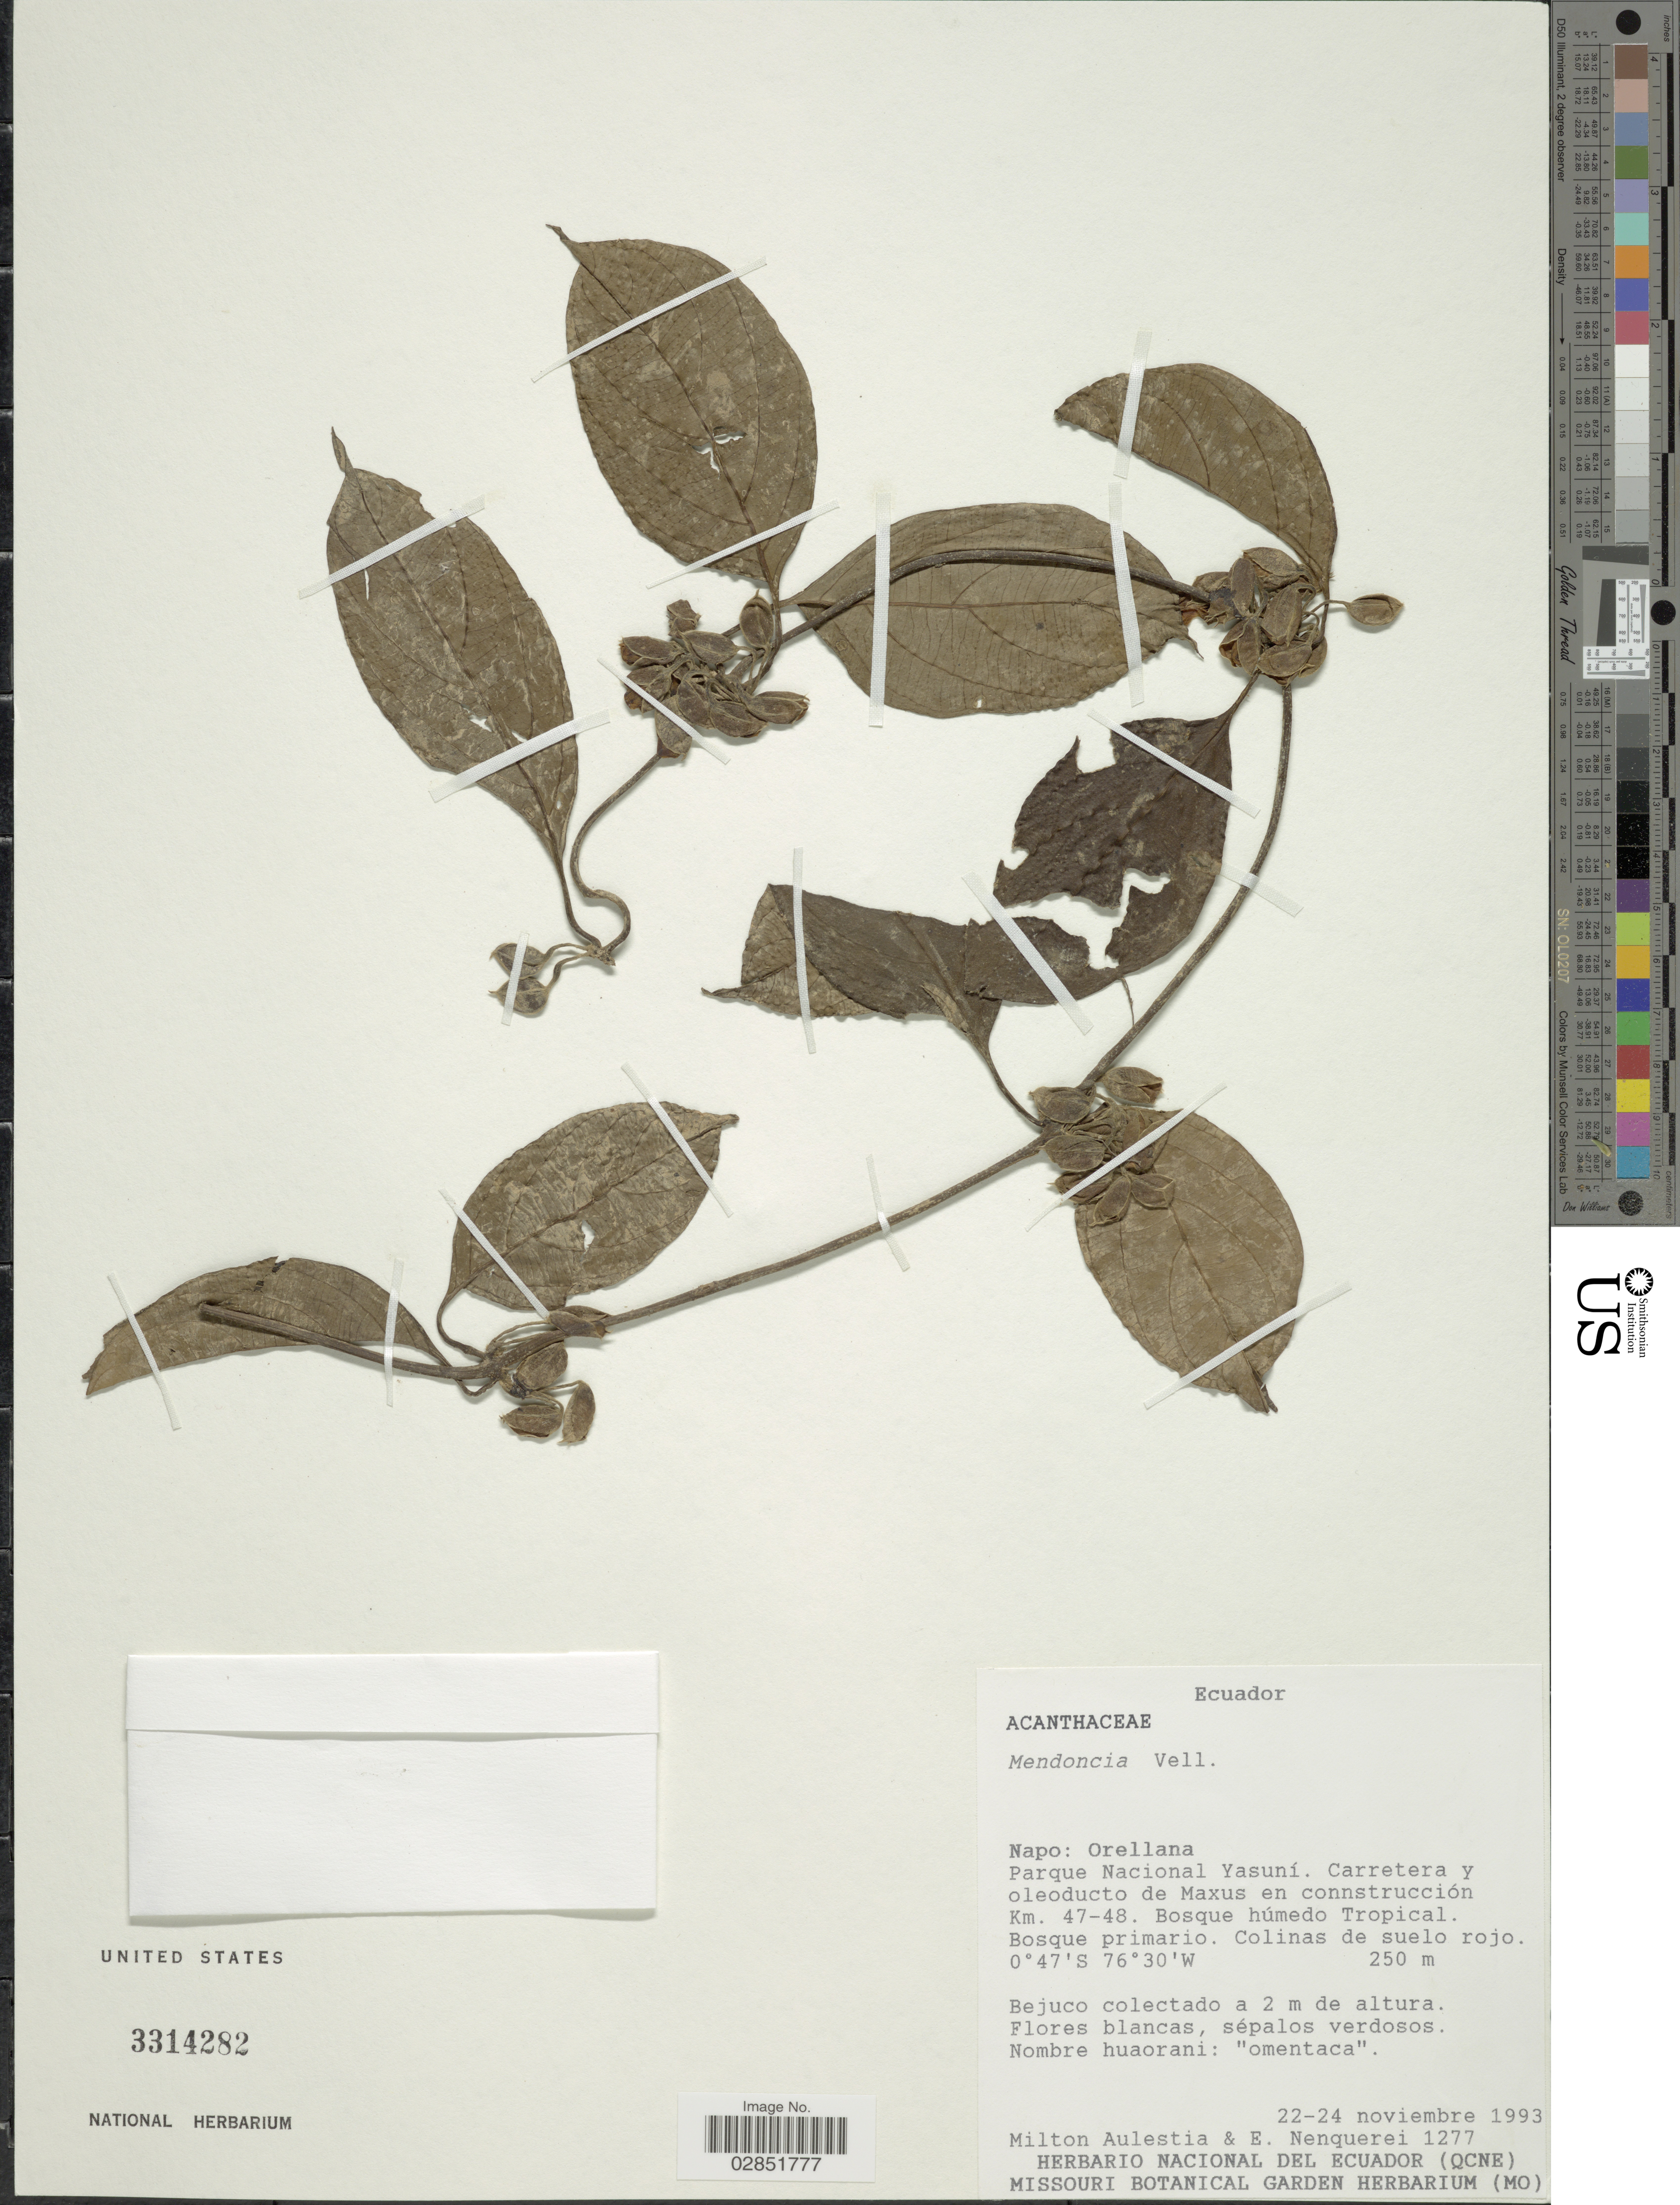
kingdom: Plantae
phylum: Tracheophyta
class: Magnoliopsida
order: Lamiales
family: Acanthaceae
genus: Mendoncia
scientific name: Mendoncia sp.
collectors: M. Aulestia & E. Nenquerei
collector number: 1277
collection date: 1993-11-22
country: Ecuador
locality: Napo: Orellana. Parque NAcional Yasuní. Carretera y oleoducto de Maxus en connstrucción Km. 47-48.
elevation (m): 250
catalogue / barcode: US 3314282